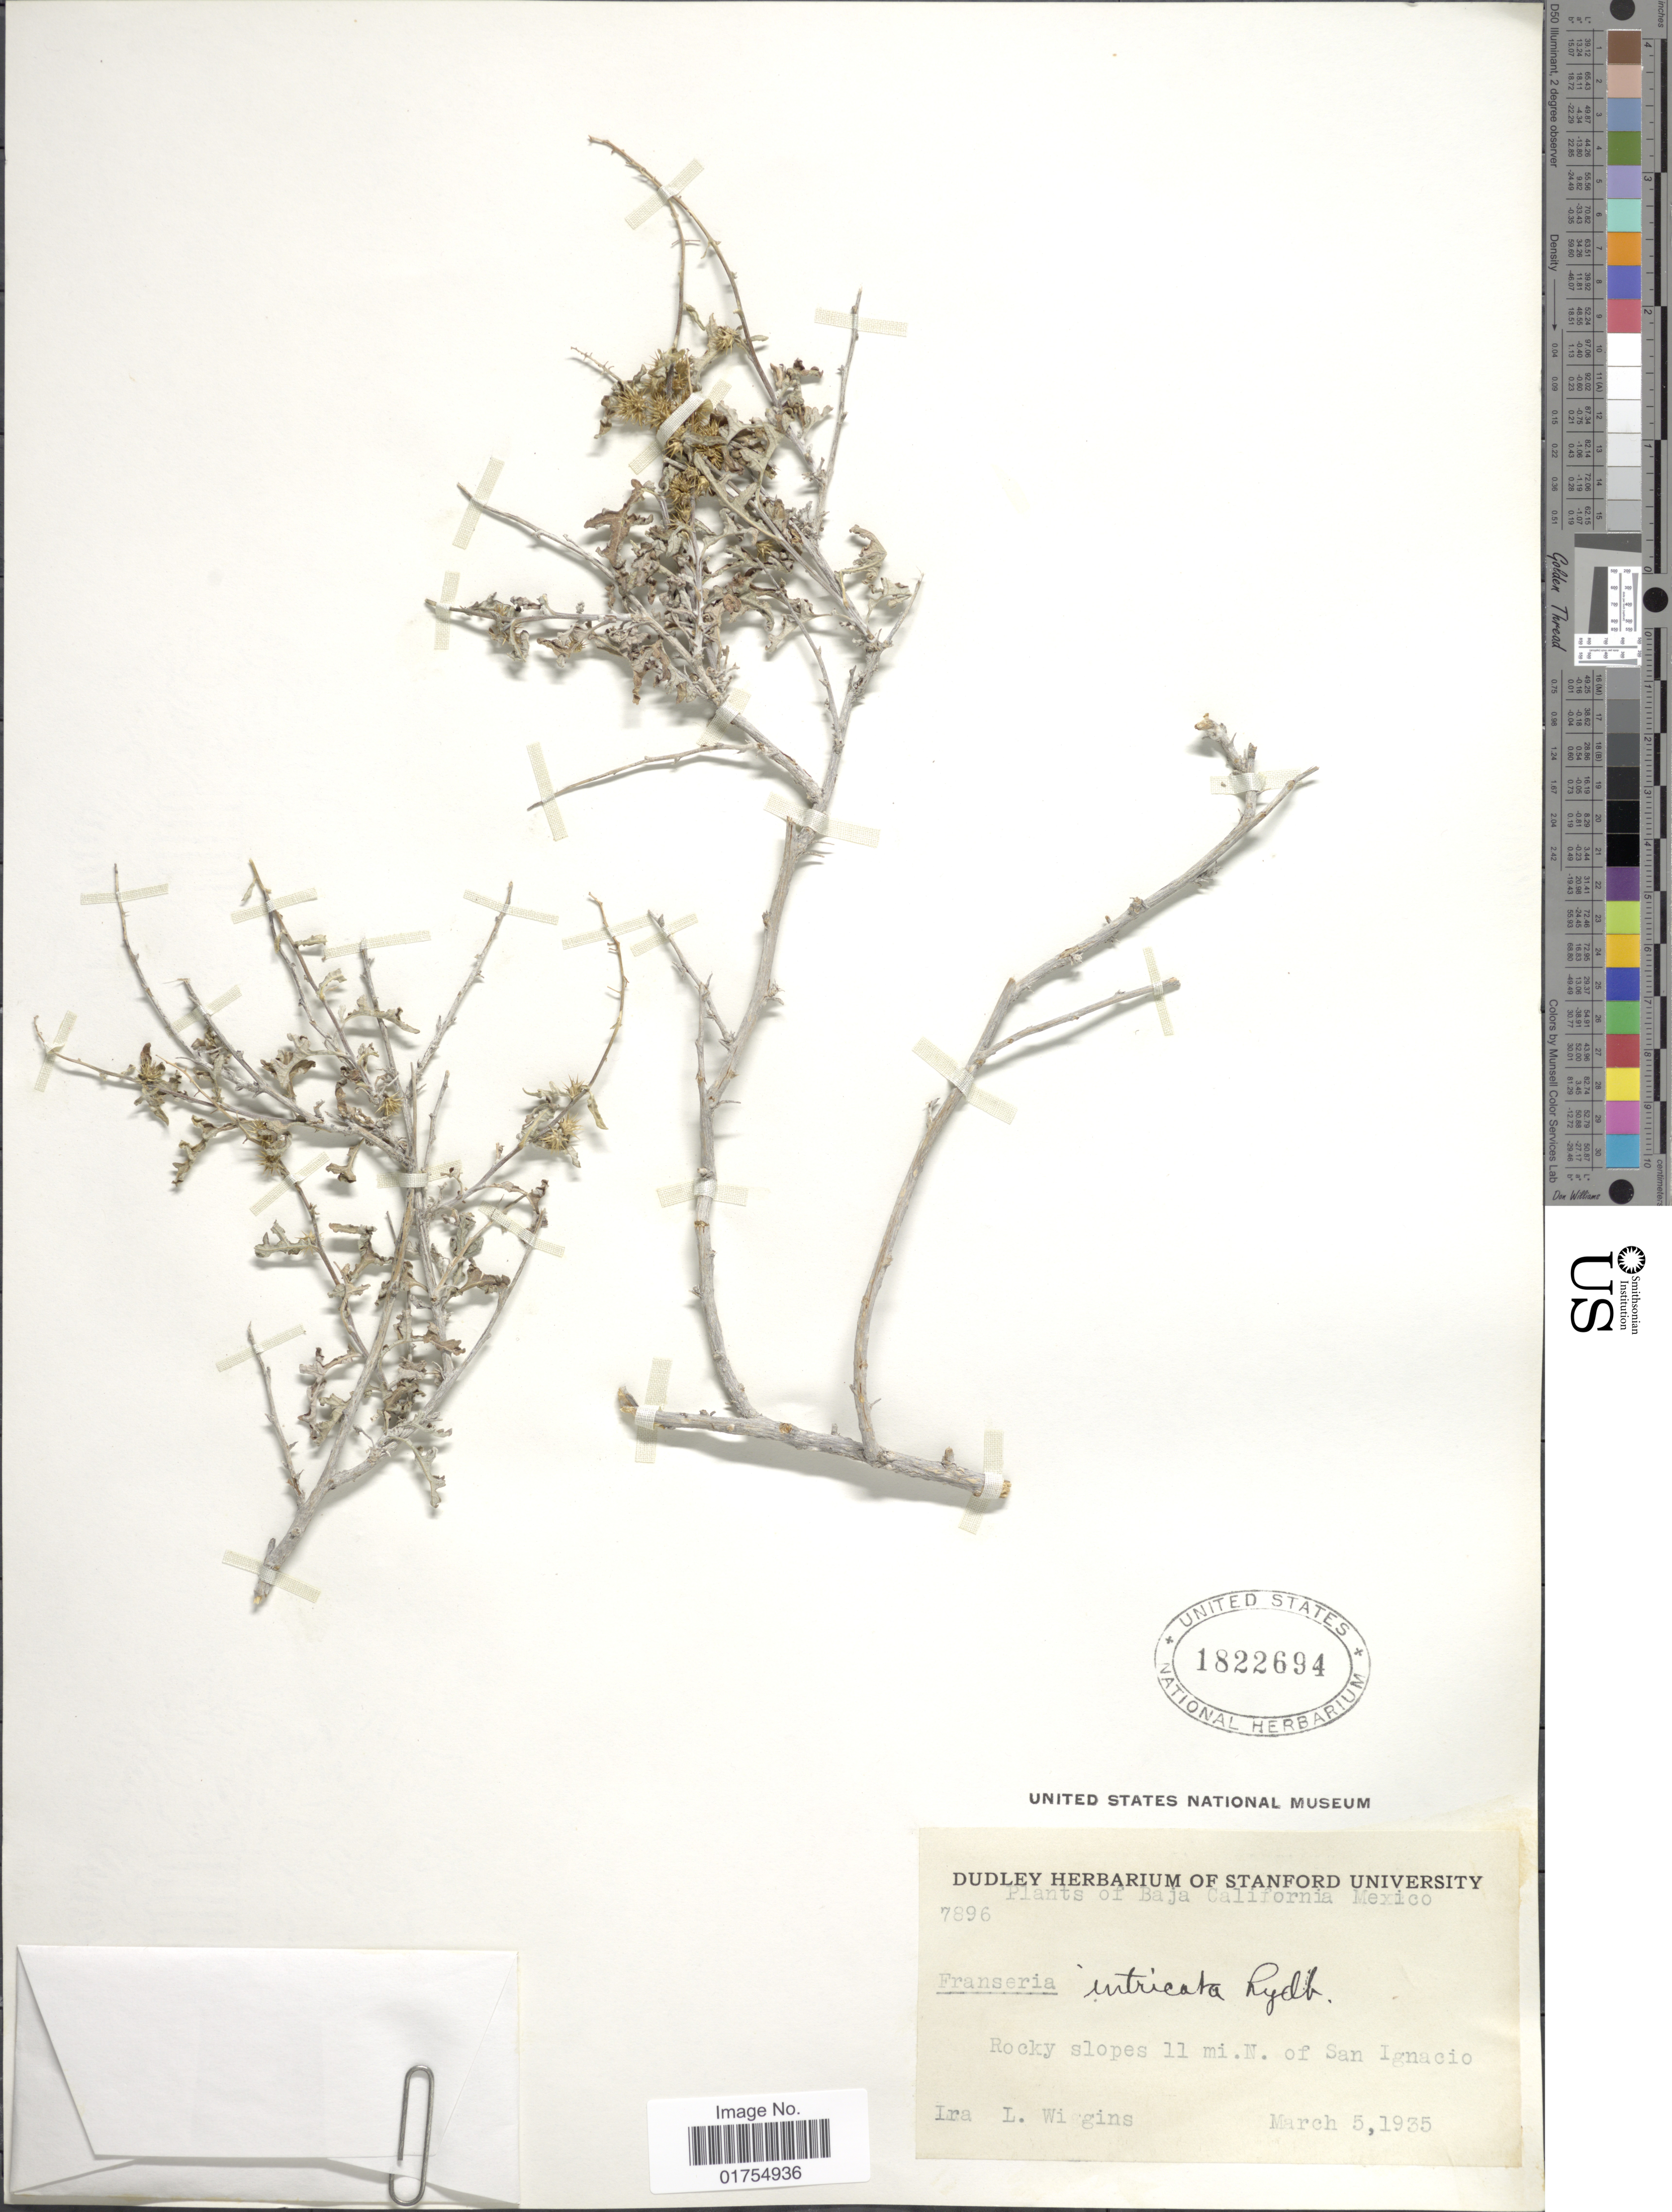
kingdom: Plantae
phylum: Tracheophyta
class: Magnoliopsida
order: Asterales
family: Asteraceae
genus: Franseria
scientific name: Franseria magdalenae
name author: Brandegee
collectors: I. L. Wiggins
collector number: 7896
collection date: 1935-03-02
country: Mexico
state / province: Baja California Sur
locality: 11 mi. N of San Ignacio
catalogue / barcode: US 1822694